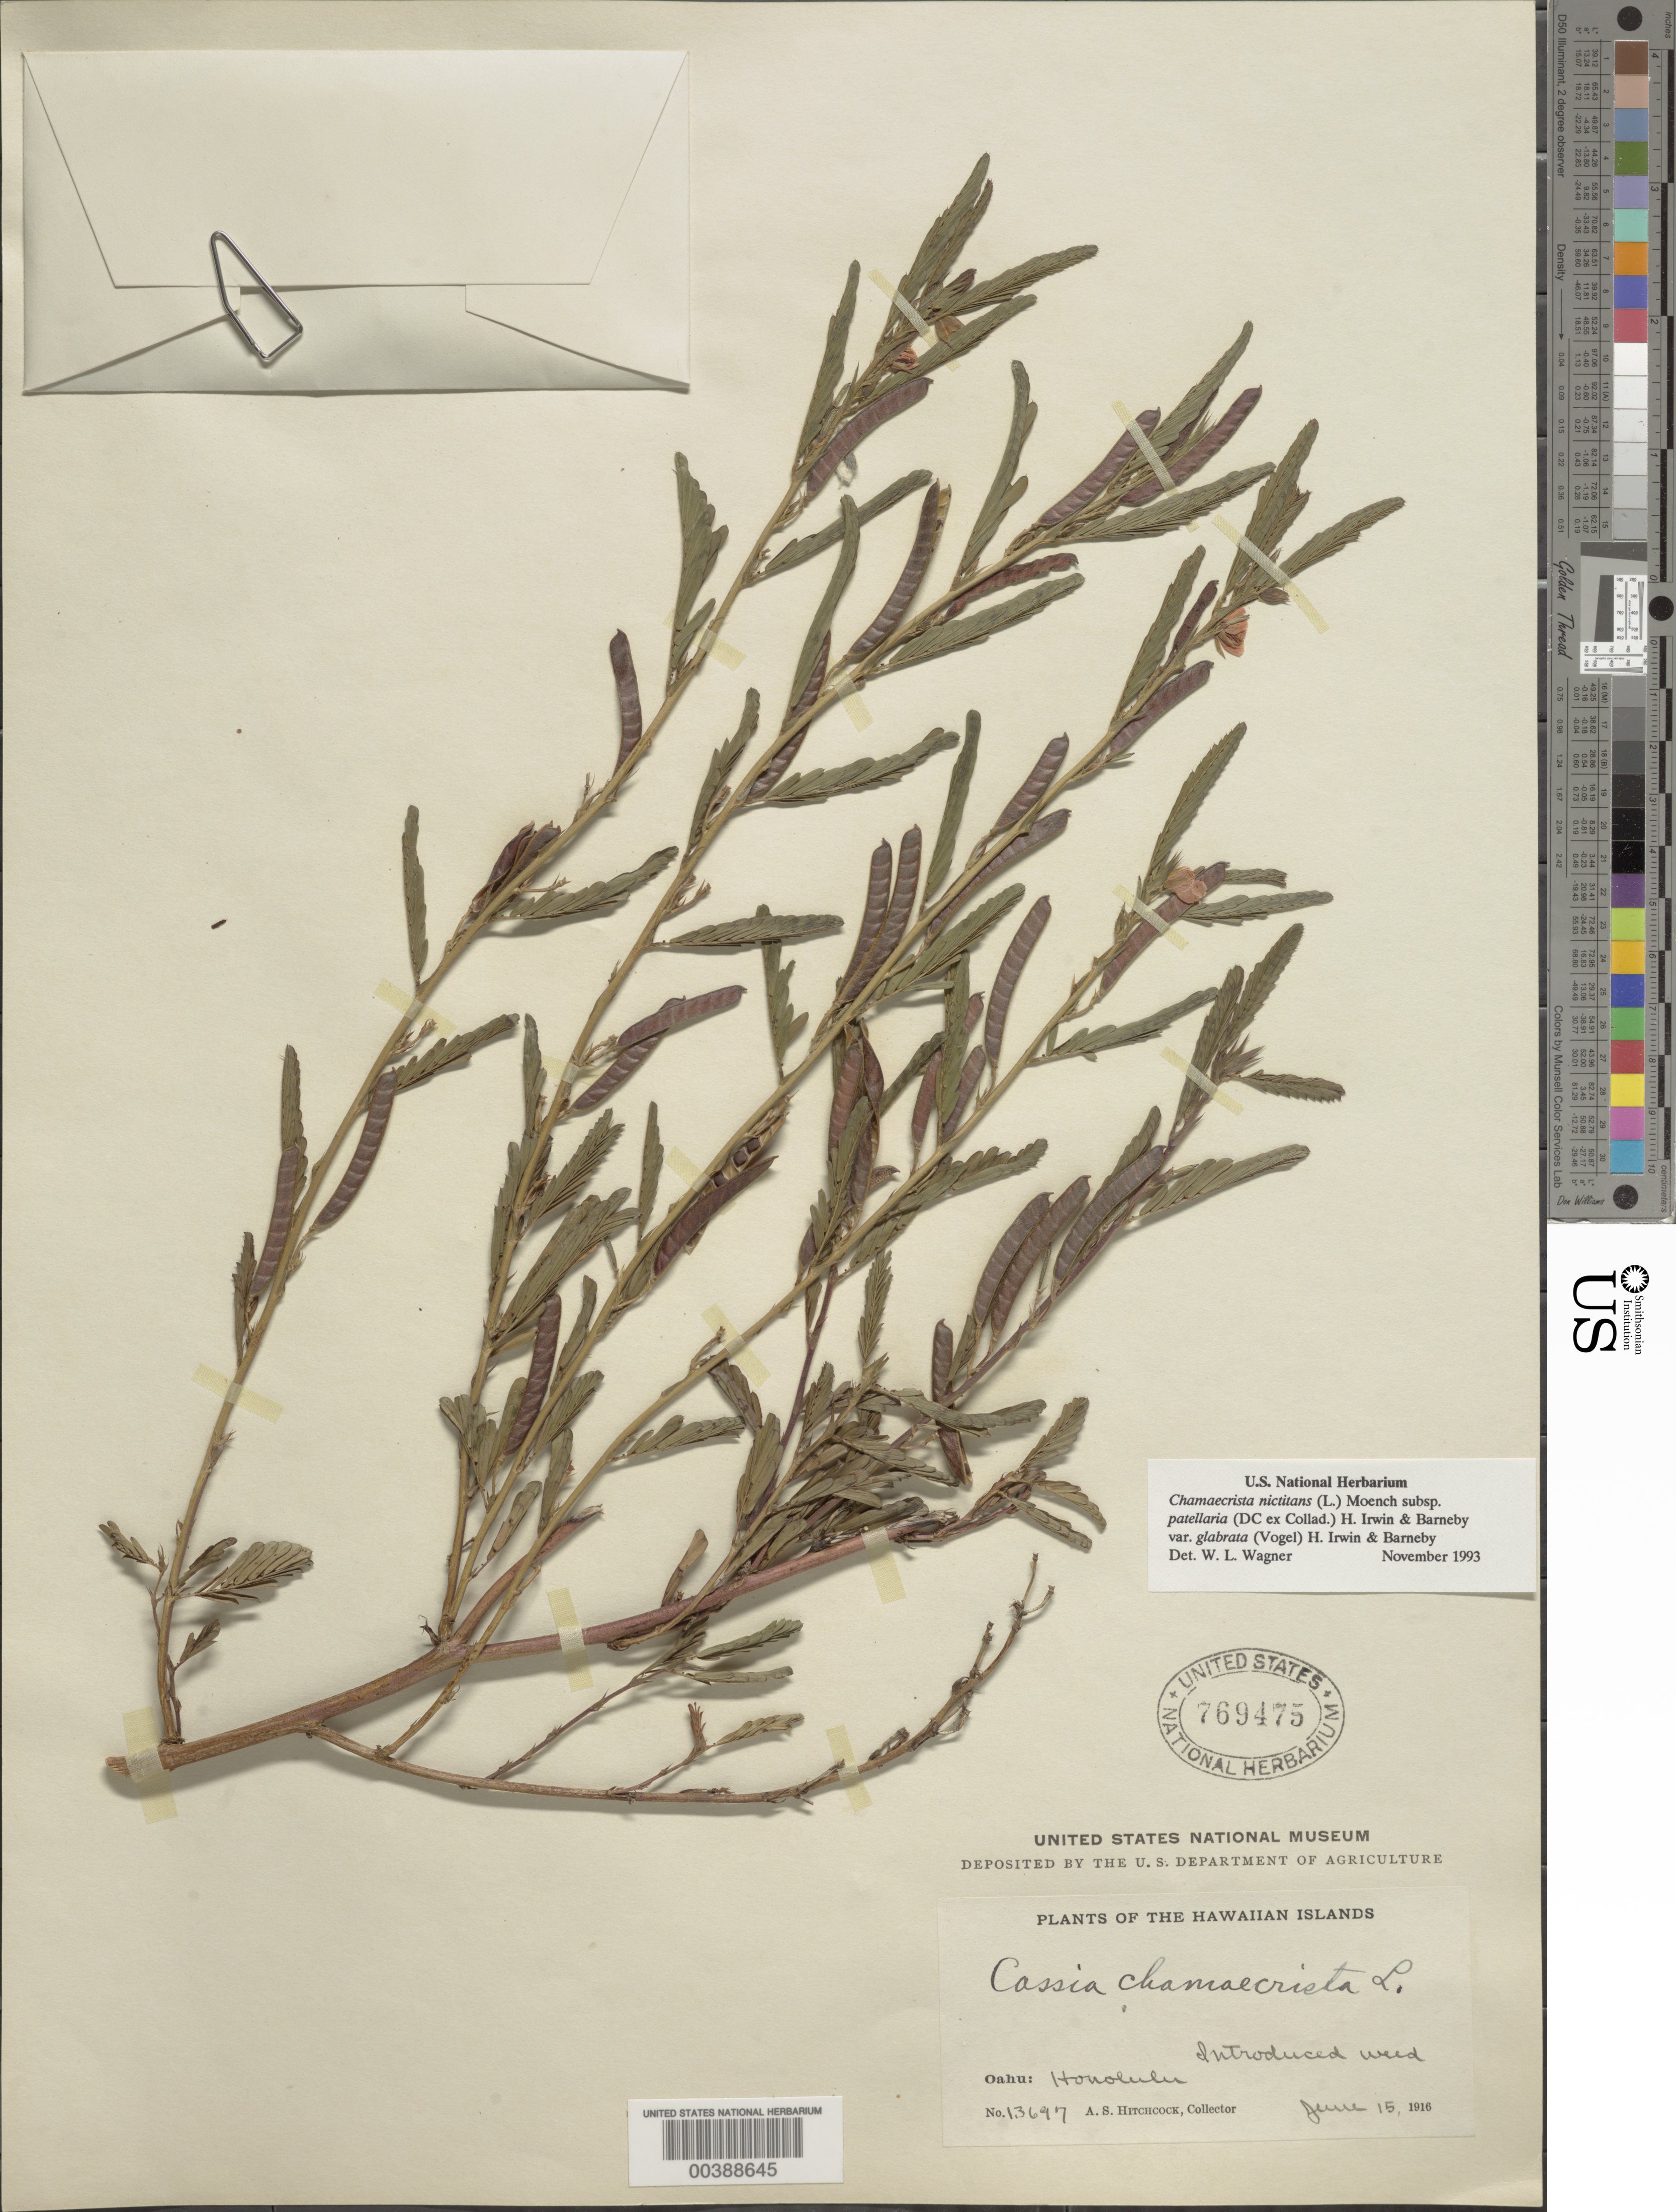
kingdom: Plantae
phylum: Tracheophyta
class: Magnoliopsida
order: Fabales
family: Fabaceae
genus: Chamaecrista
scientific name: Chamaecrista nictitans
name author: (L.) Moench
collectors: A. S. Hitchcock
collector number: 13697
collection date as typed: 15 Jun 1916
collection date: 1916-06-15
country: United States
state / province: Hawaii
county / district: Honolulu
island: Oahu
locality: Honolulu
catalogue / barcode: US 769475